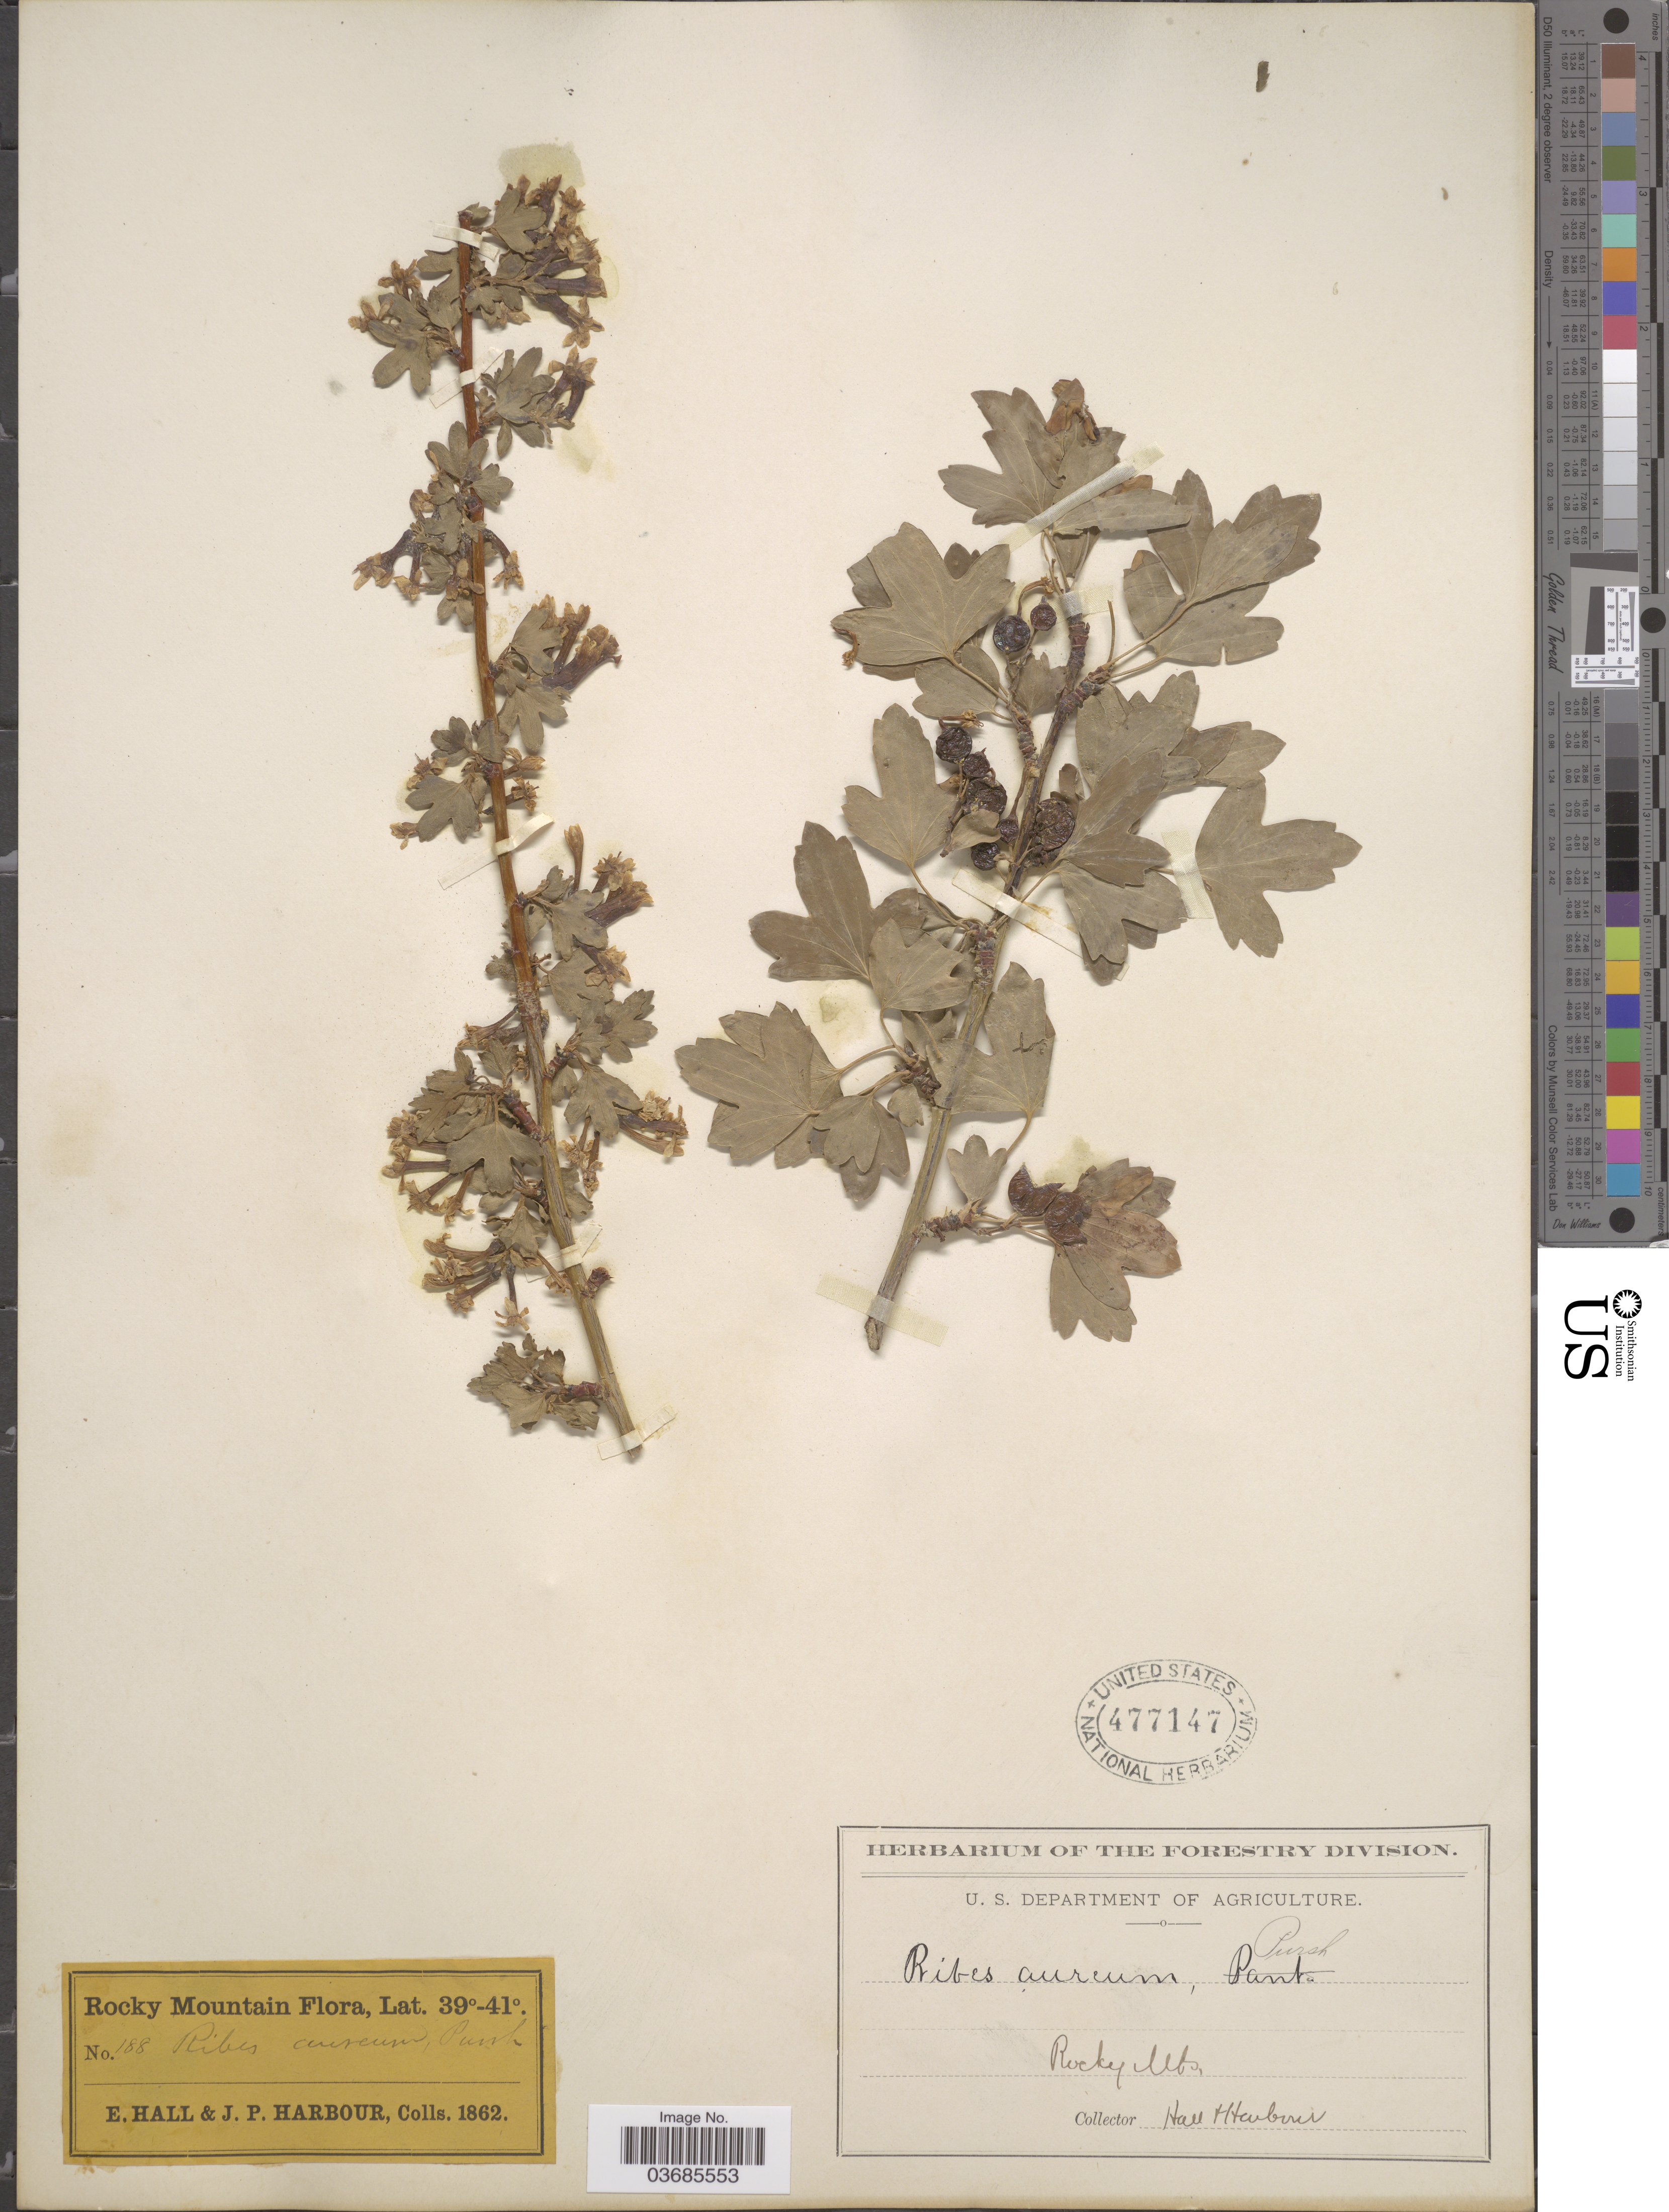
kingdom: Plantae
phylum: Tracheophyta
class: Magnoliopsida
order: Saxifragales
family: Grossulariaceae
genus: Ribes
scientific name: Ribes aureum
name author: Pursh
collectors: E. Hall & J. Harbour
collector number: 188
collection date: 1862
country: United States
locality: Rocky Mountain.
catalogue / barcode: US 477147